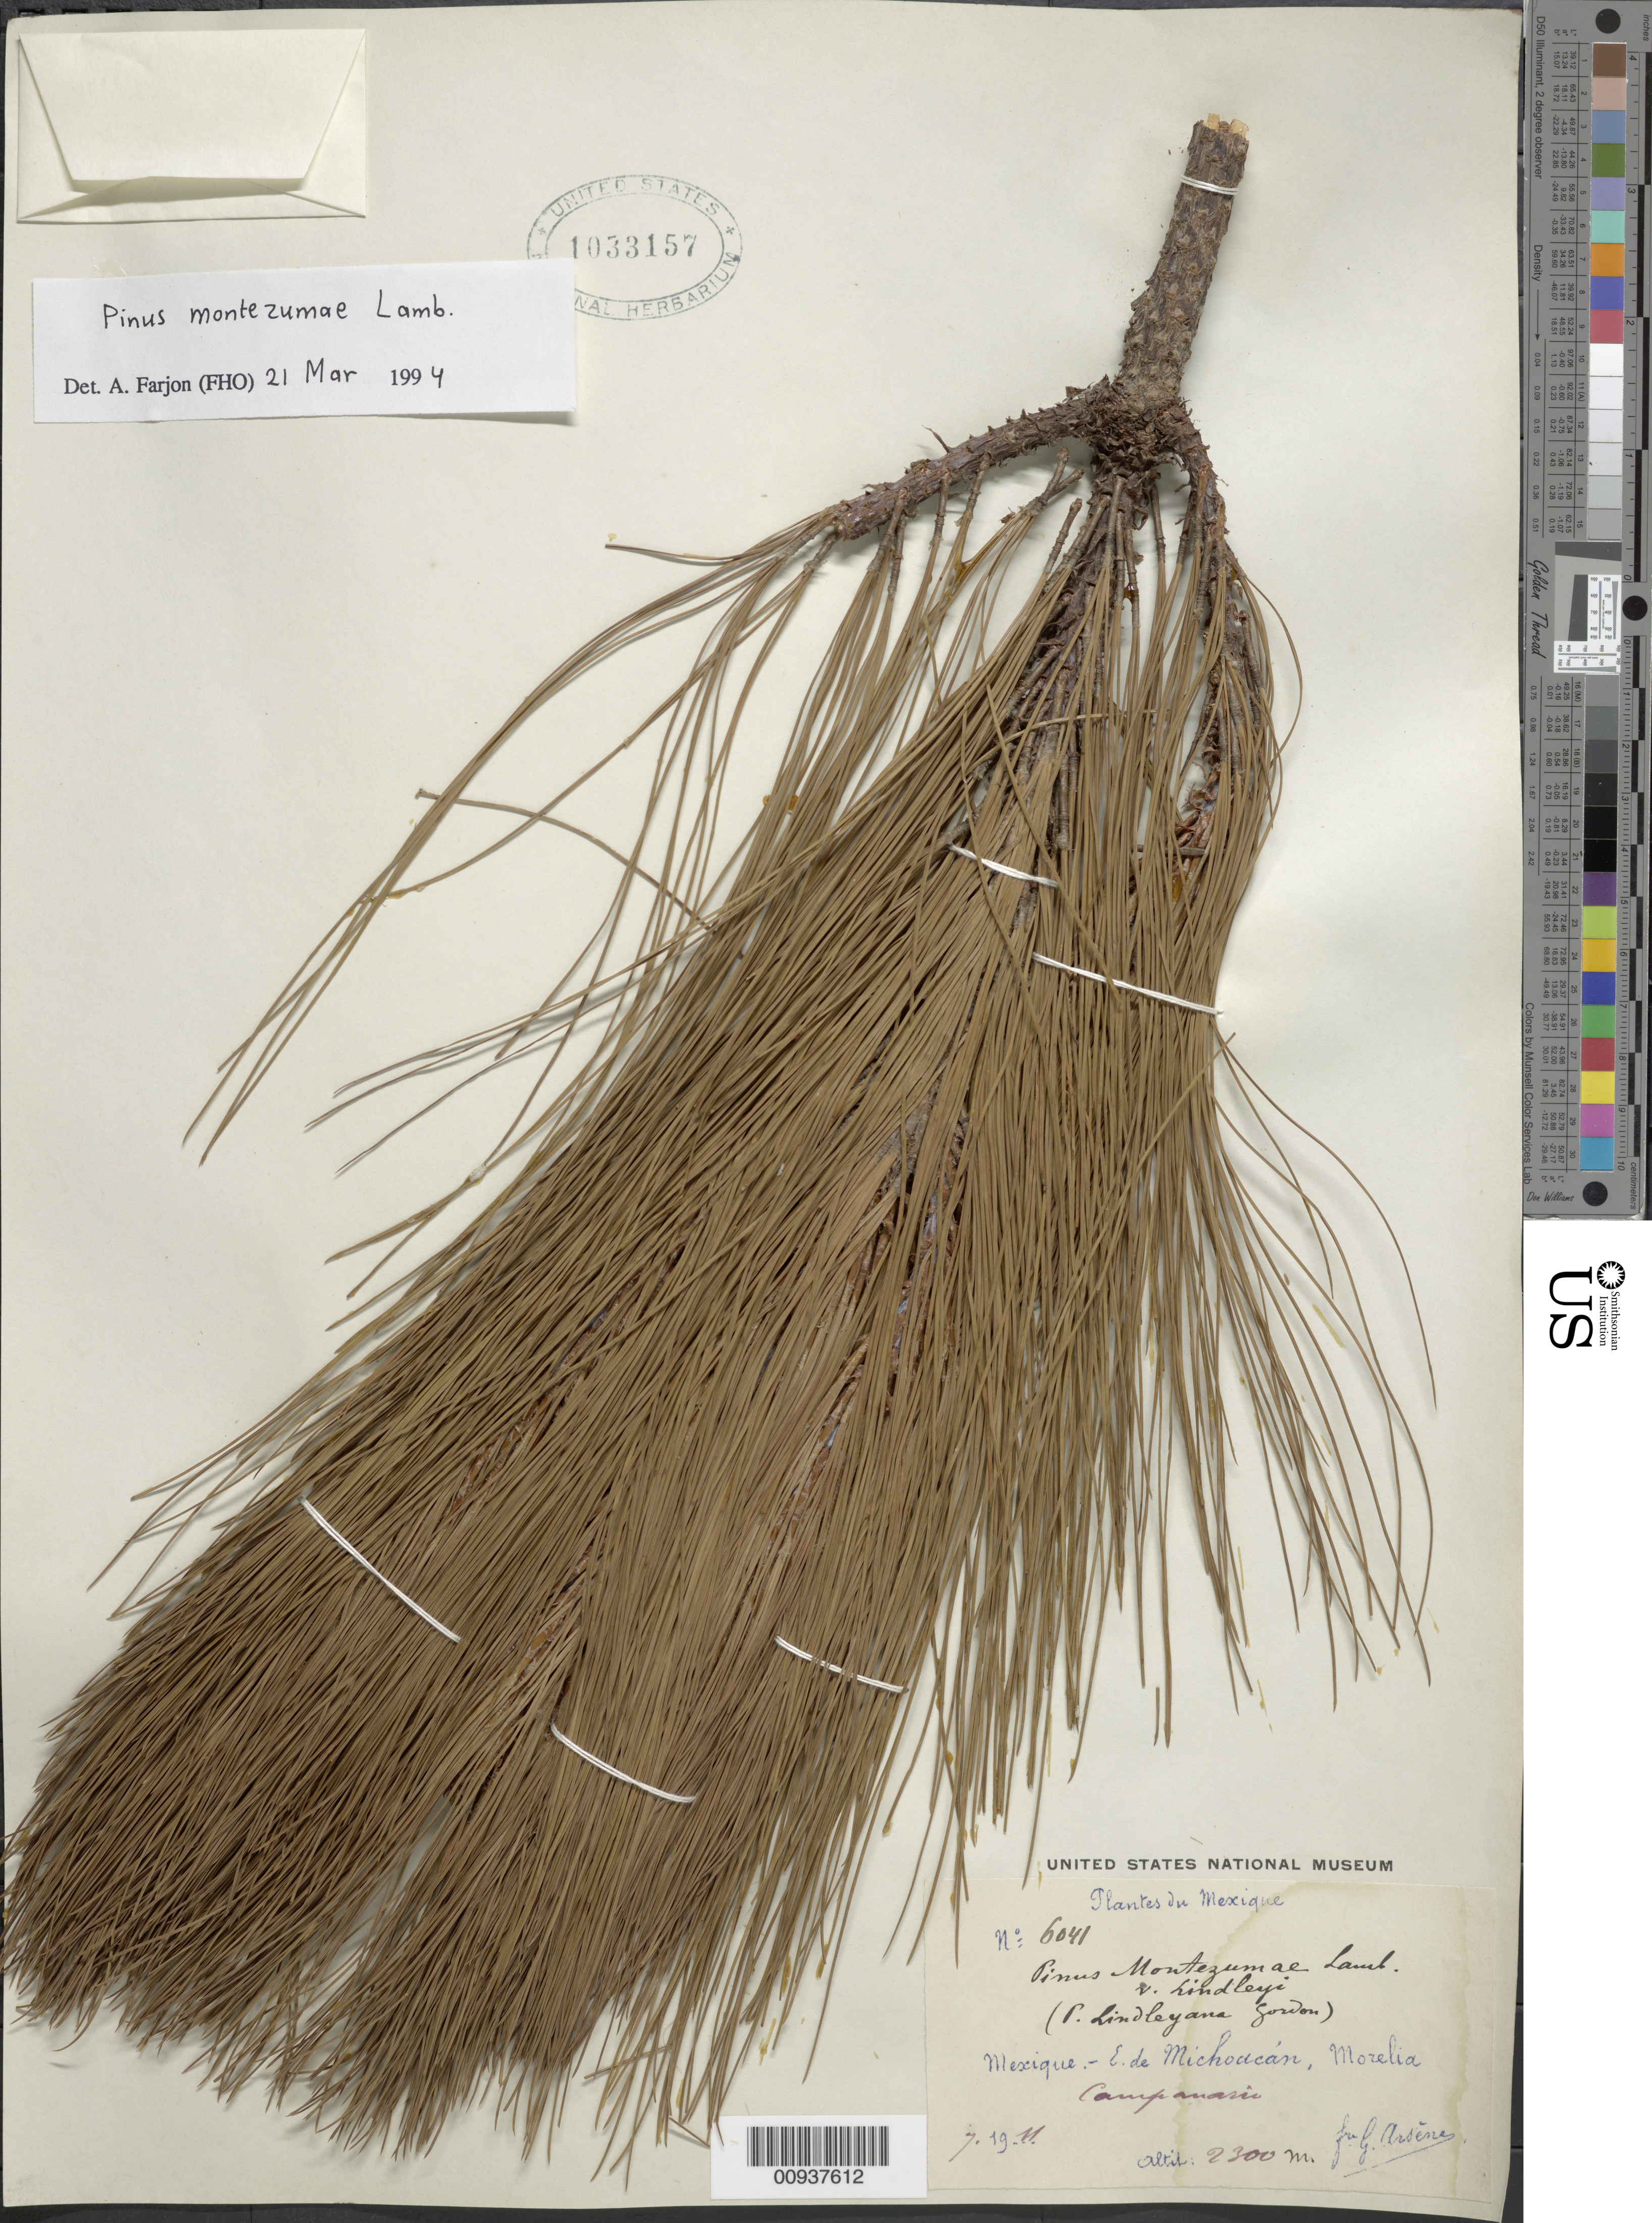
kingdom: Plantae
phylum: Tracheophyta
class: Pinopsida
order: Pinales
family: Pinaceae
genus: Pinus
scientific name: Pinus montezumae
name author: Lamb.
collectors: Bro. G. Arsène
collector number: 6041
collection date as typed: Jul 1911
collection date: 1911-07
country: Mexico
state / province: Michoacán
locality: Campanario. Morelia.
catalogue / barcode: US 1033157